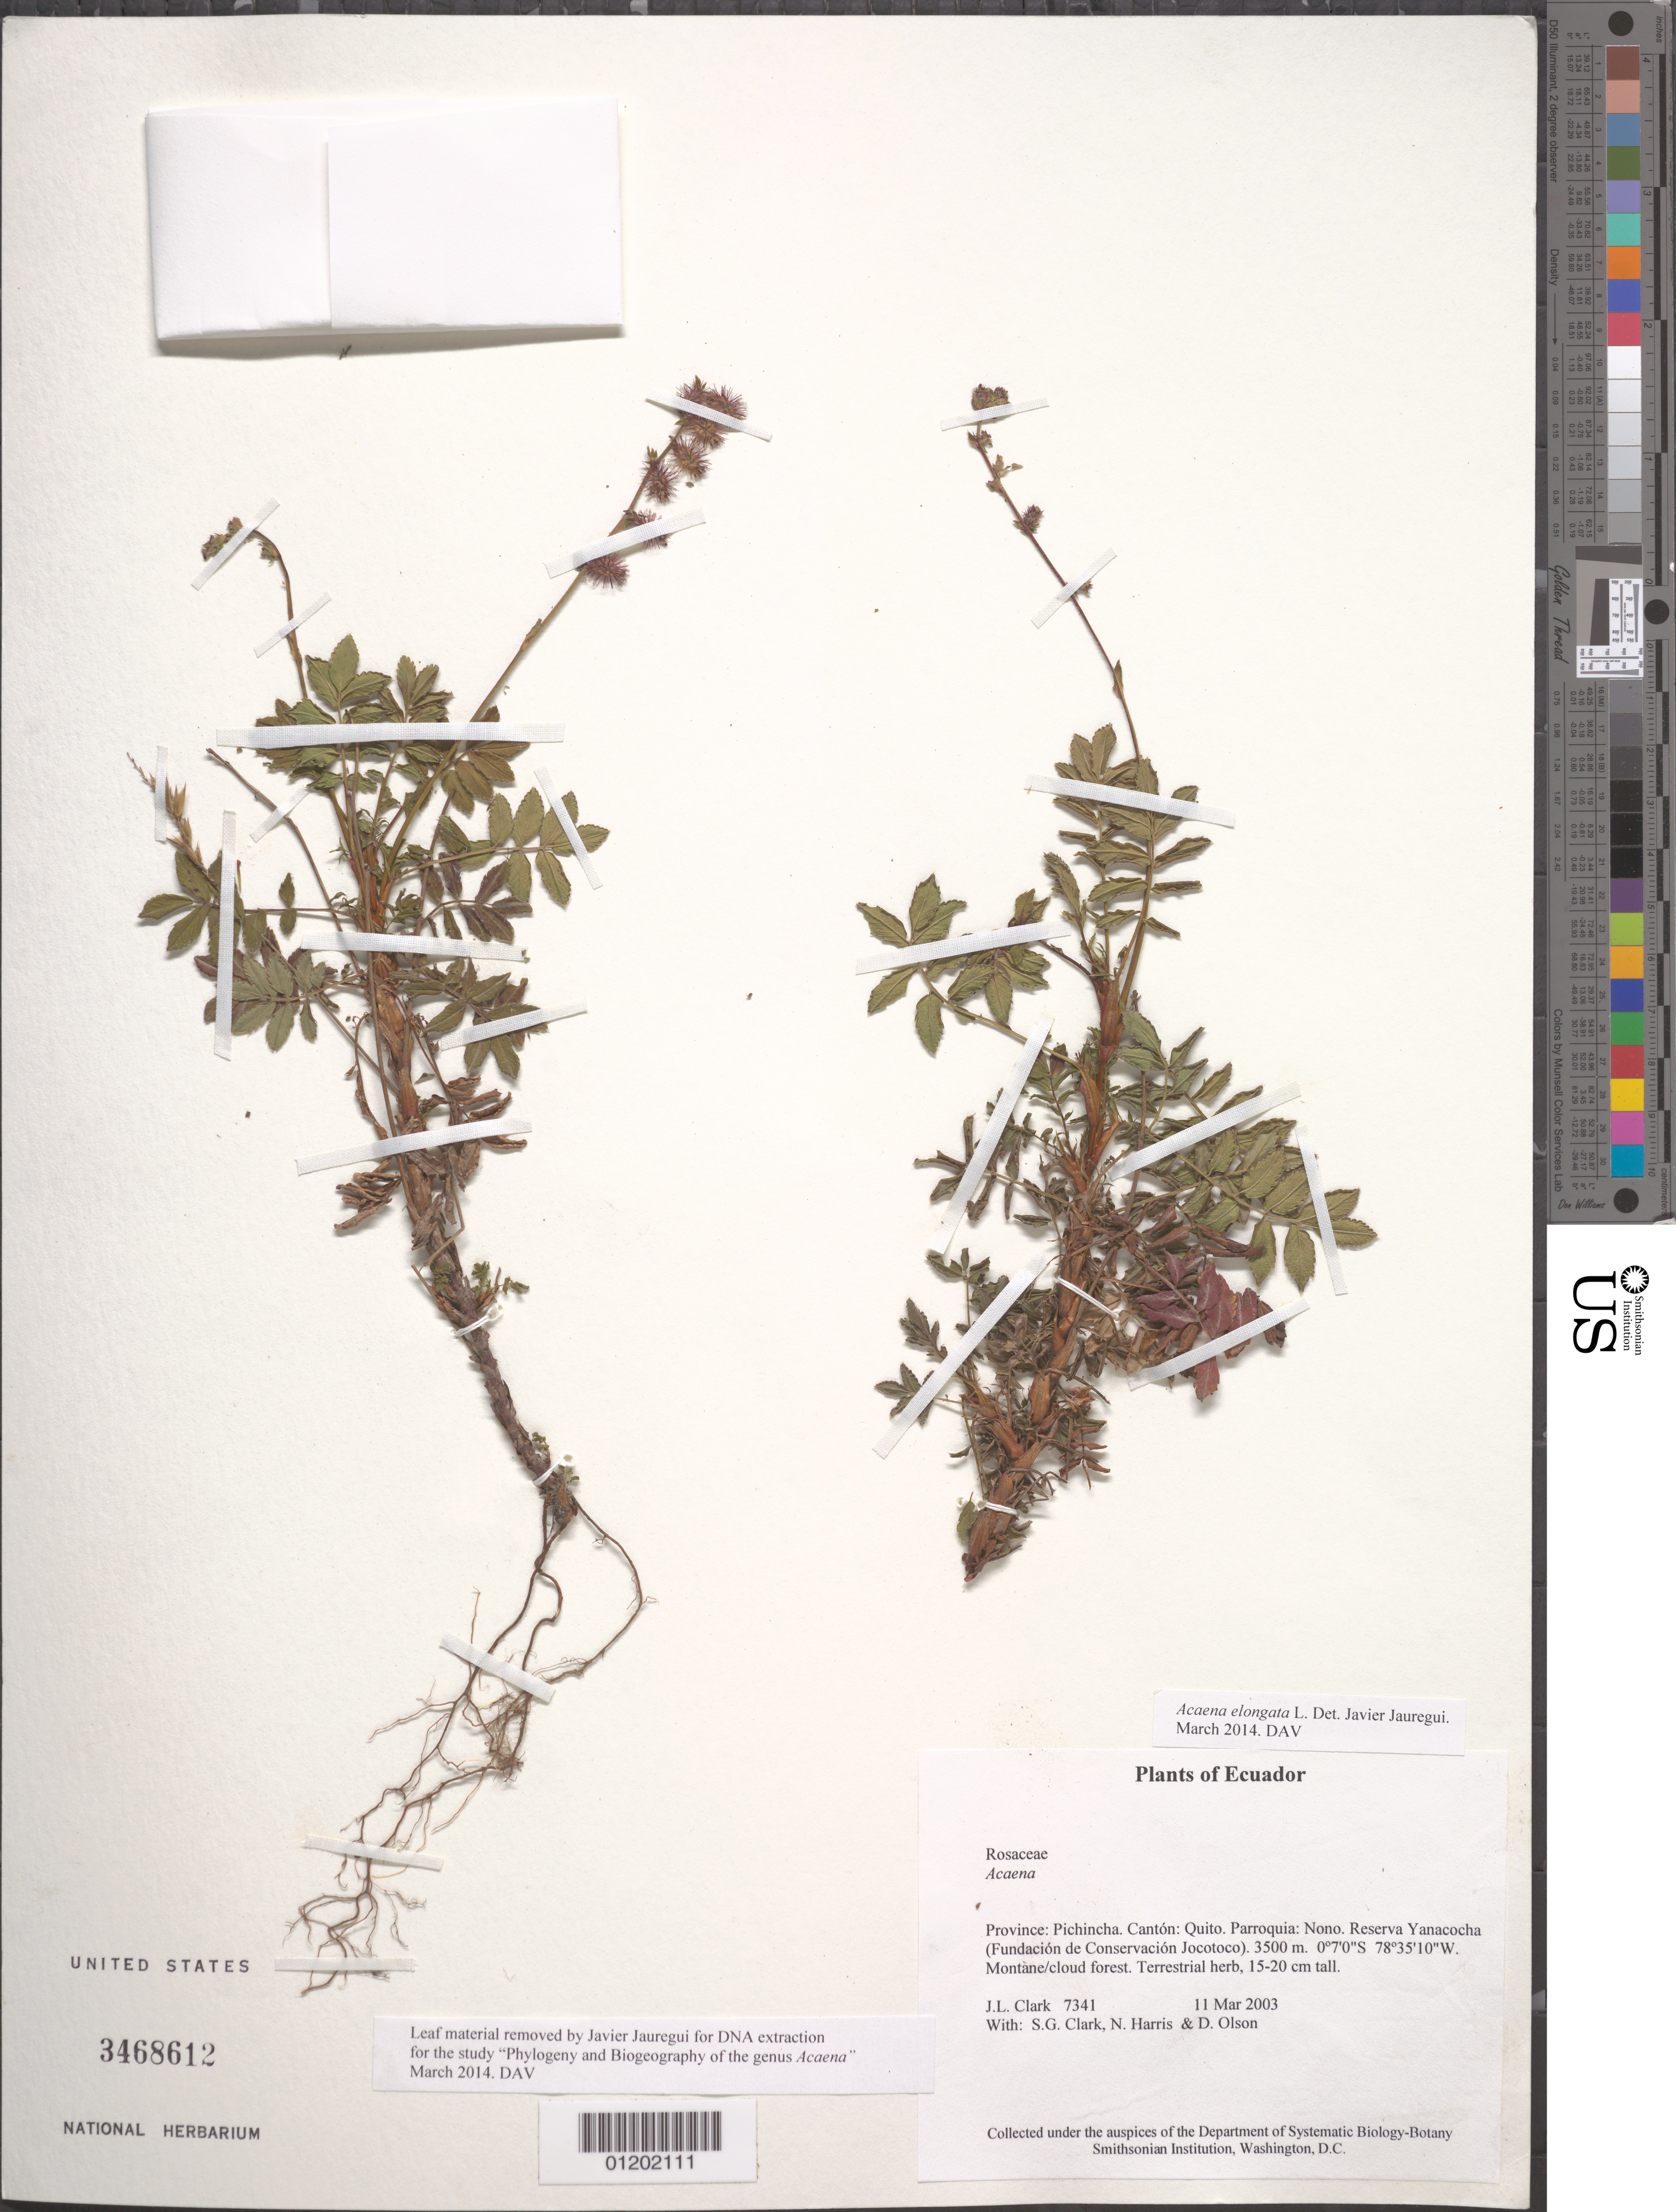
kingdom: Plantae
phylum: Tracheophyta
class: Magnoliopsida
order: Rosales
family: Rosaceae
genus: Acaena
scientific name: Acaena sp.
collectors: J. L. Clark, S. G. Clark, N. Harris & D. Olson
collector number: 7341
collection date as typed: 11 Mar 2003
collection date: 2003-03-11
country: Ecuador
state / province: Pichincha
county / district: Quito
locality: Parroquia: Nono. Reserva Yanacocha (Fundación de Conservación Jocotoco).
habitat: Montane/cloud forest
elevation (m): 3500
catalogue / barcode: US 3468612